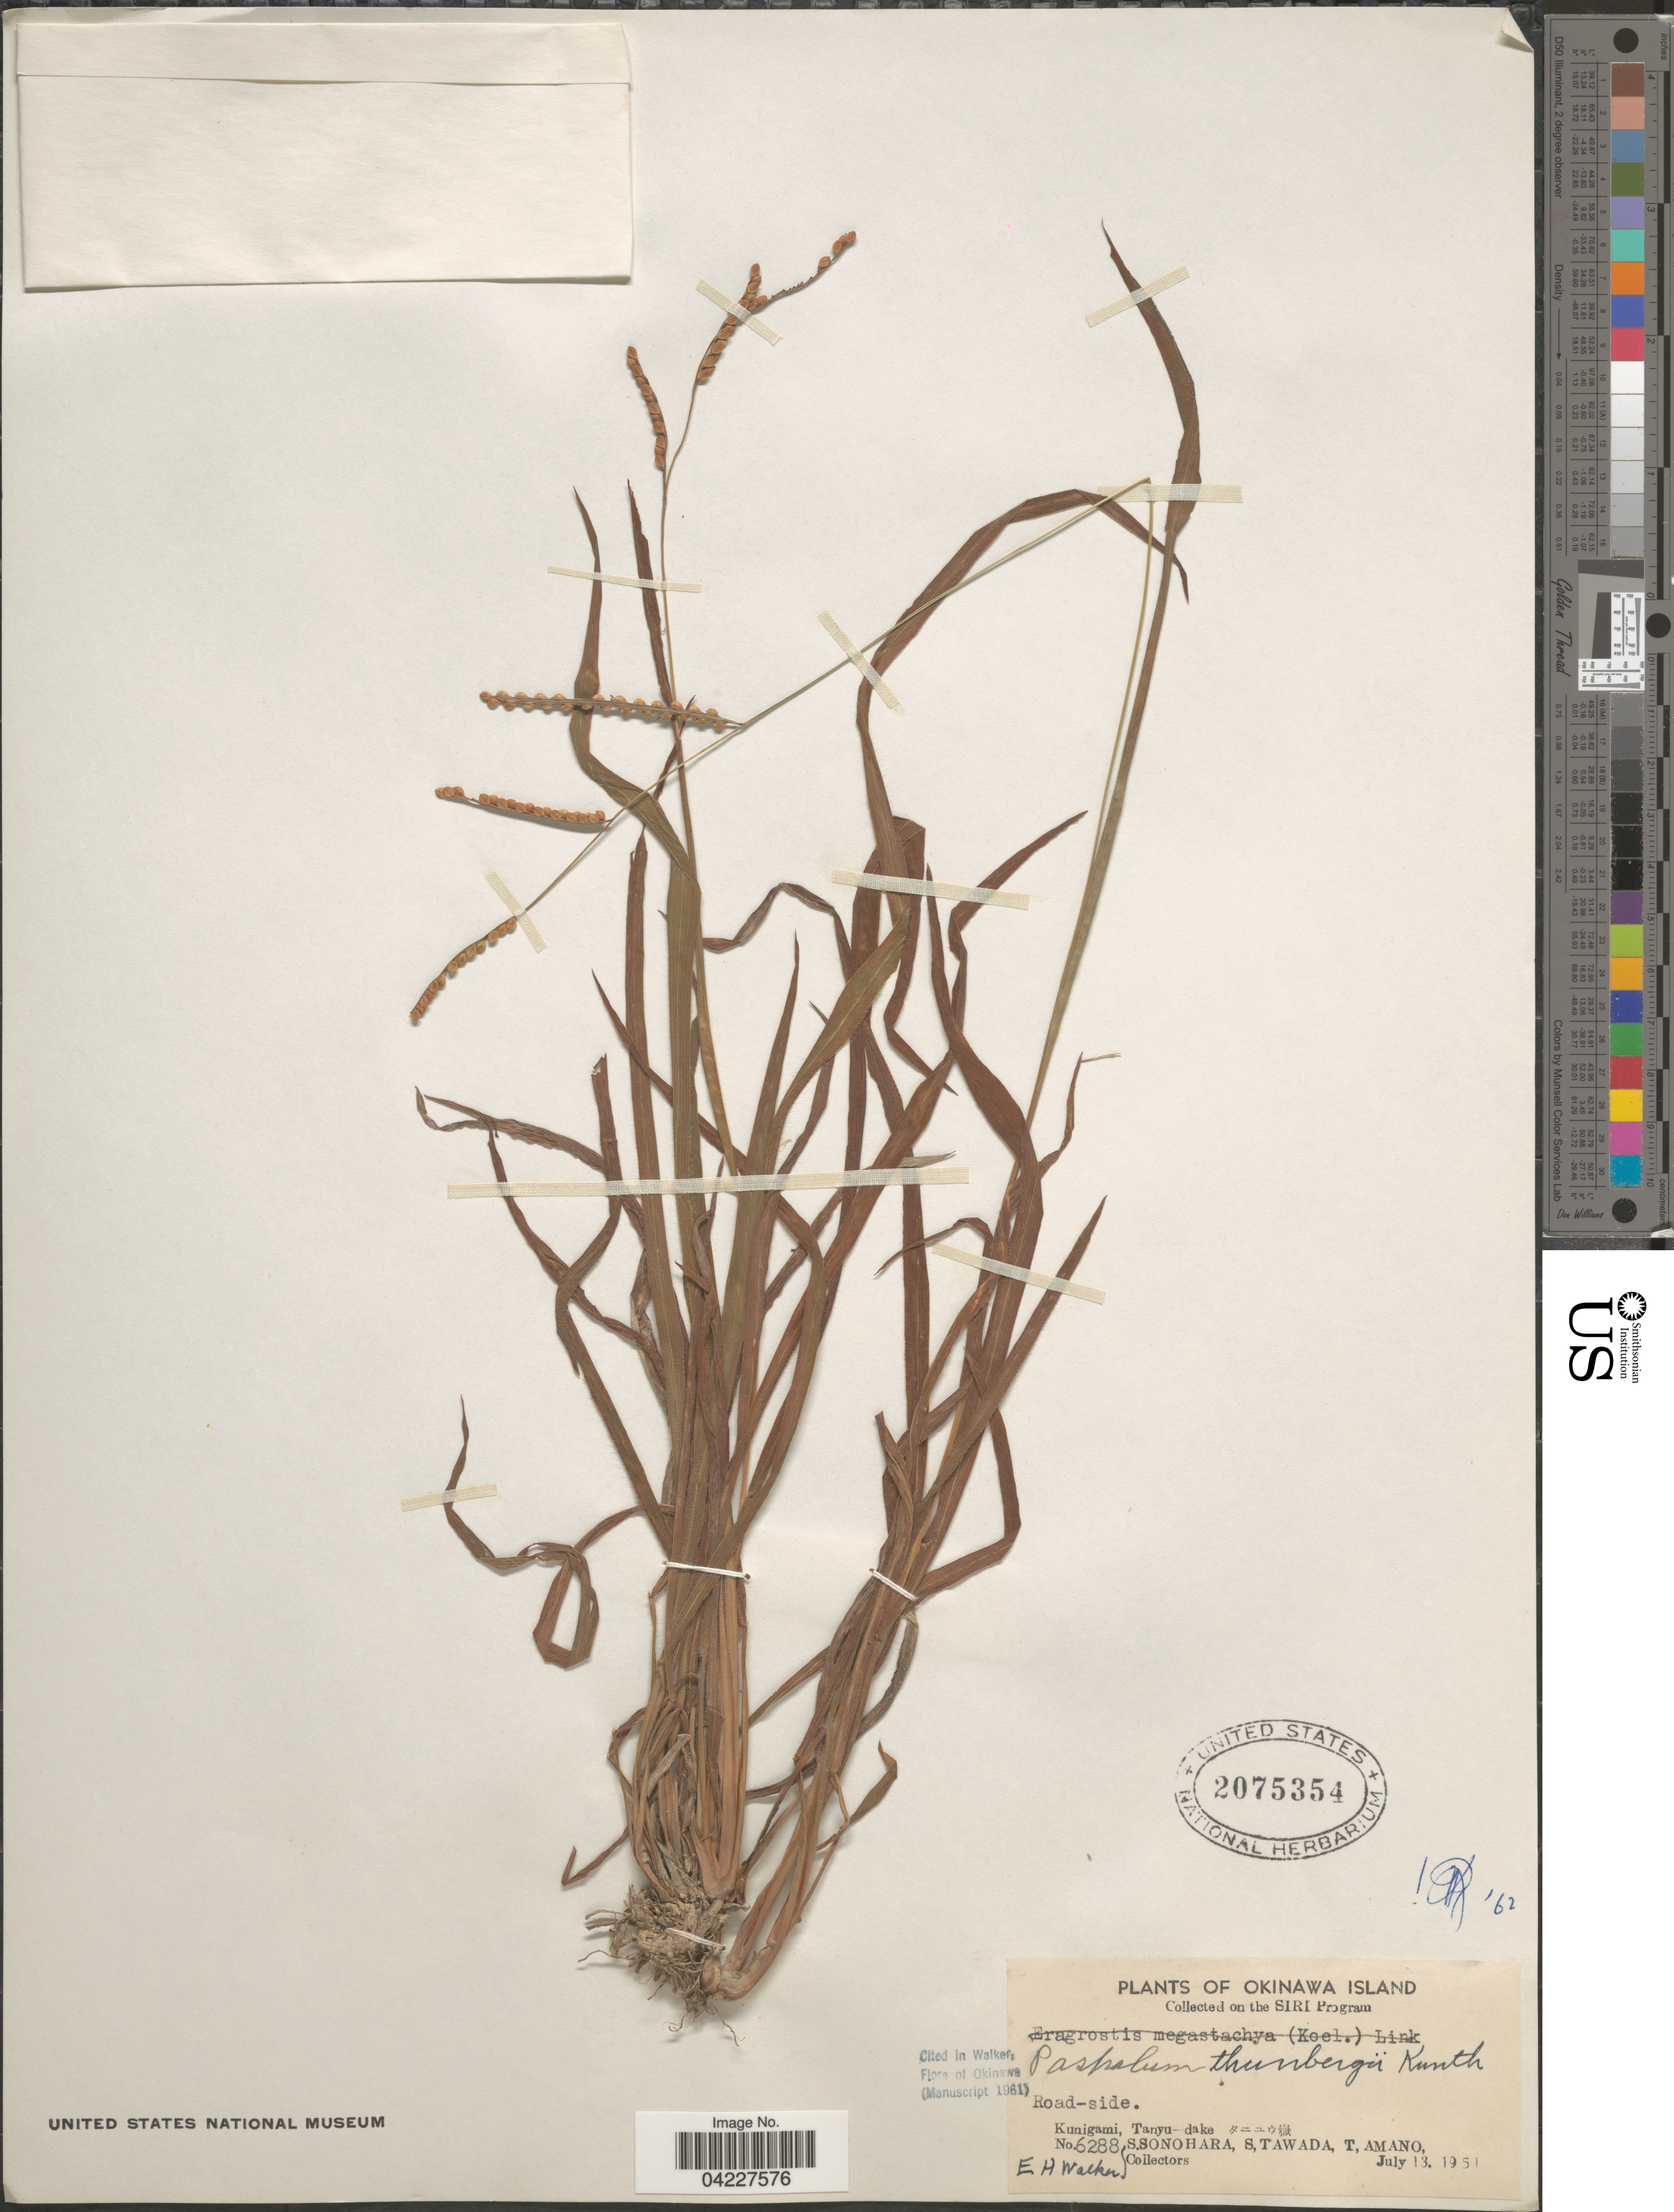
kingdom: Plantae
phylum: Tracheophyta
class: Liliopsida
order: Poales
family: Poaceae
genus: Paspalum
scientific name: Paspalum thunbergii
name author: Kunth ex Steud.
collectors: E. H. Walker, S. Sonohara, S. Tawada & T. Amano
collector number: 6288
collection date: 1951-07-13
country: Japan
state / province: Okinawa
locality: Okinawa Island. Kunigami, Tanyu-dake X.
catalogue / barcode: US 2075354